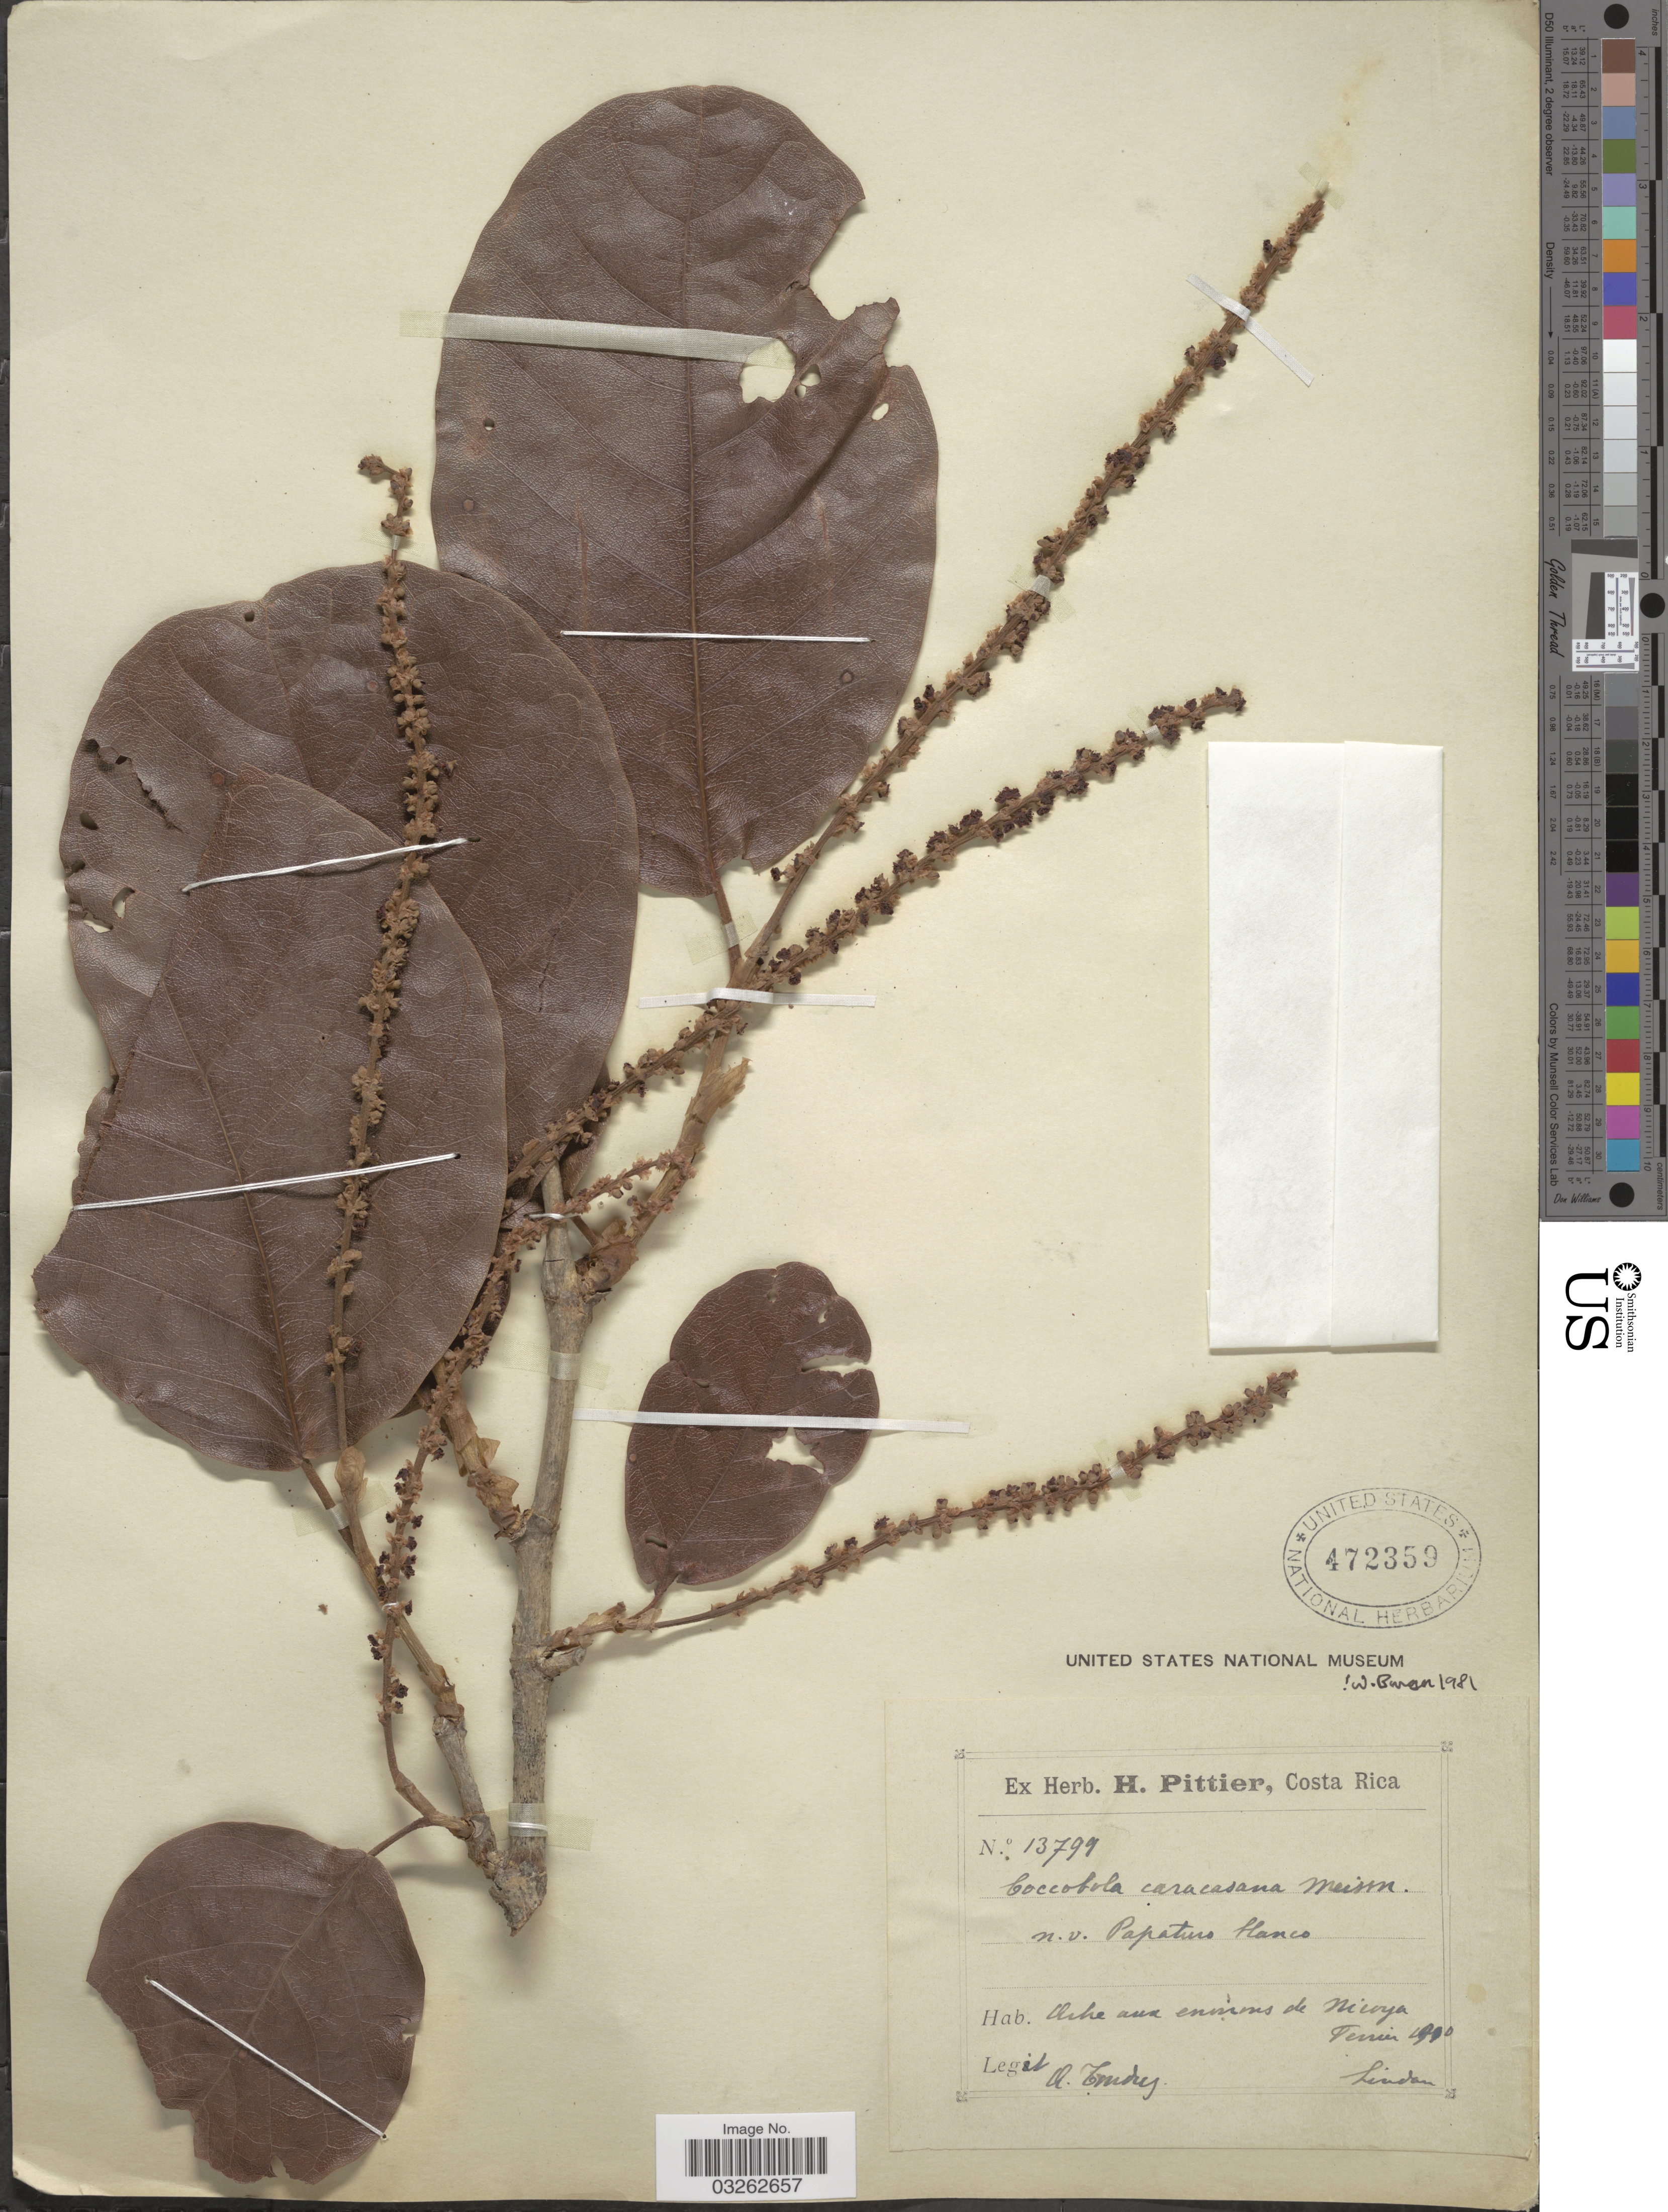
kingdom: Plantae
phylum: Tracheophyta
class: Magnoliopsida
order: Caryophyllales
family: Polygonaceae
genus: Coccoloba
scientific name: Coccoloba caracasana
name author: Meisn.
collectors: A. Tonduz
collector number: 13799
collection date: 1990-02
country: Costa Rica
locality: Arbre aux environs de Nicoya.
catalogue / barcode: US 472359